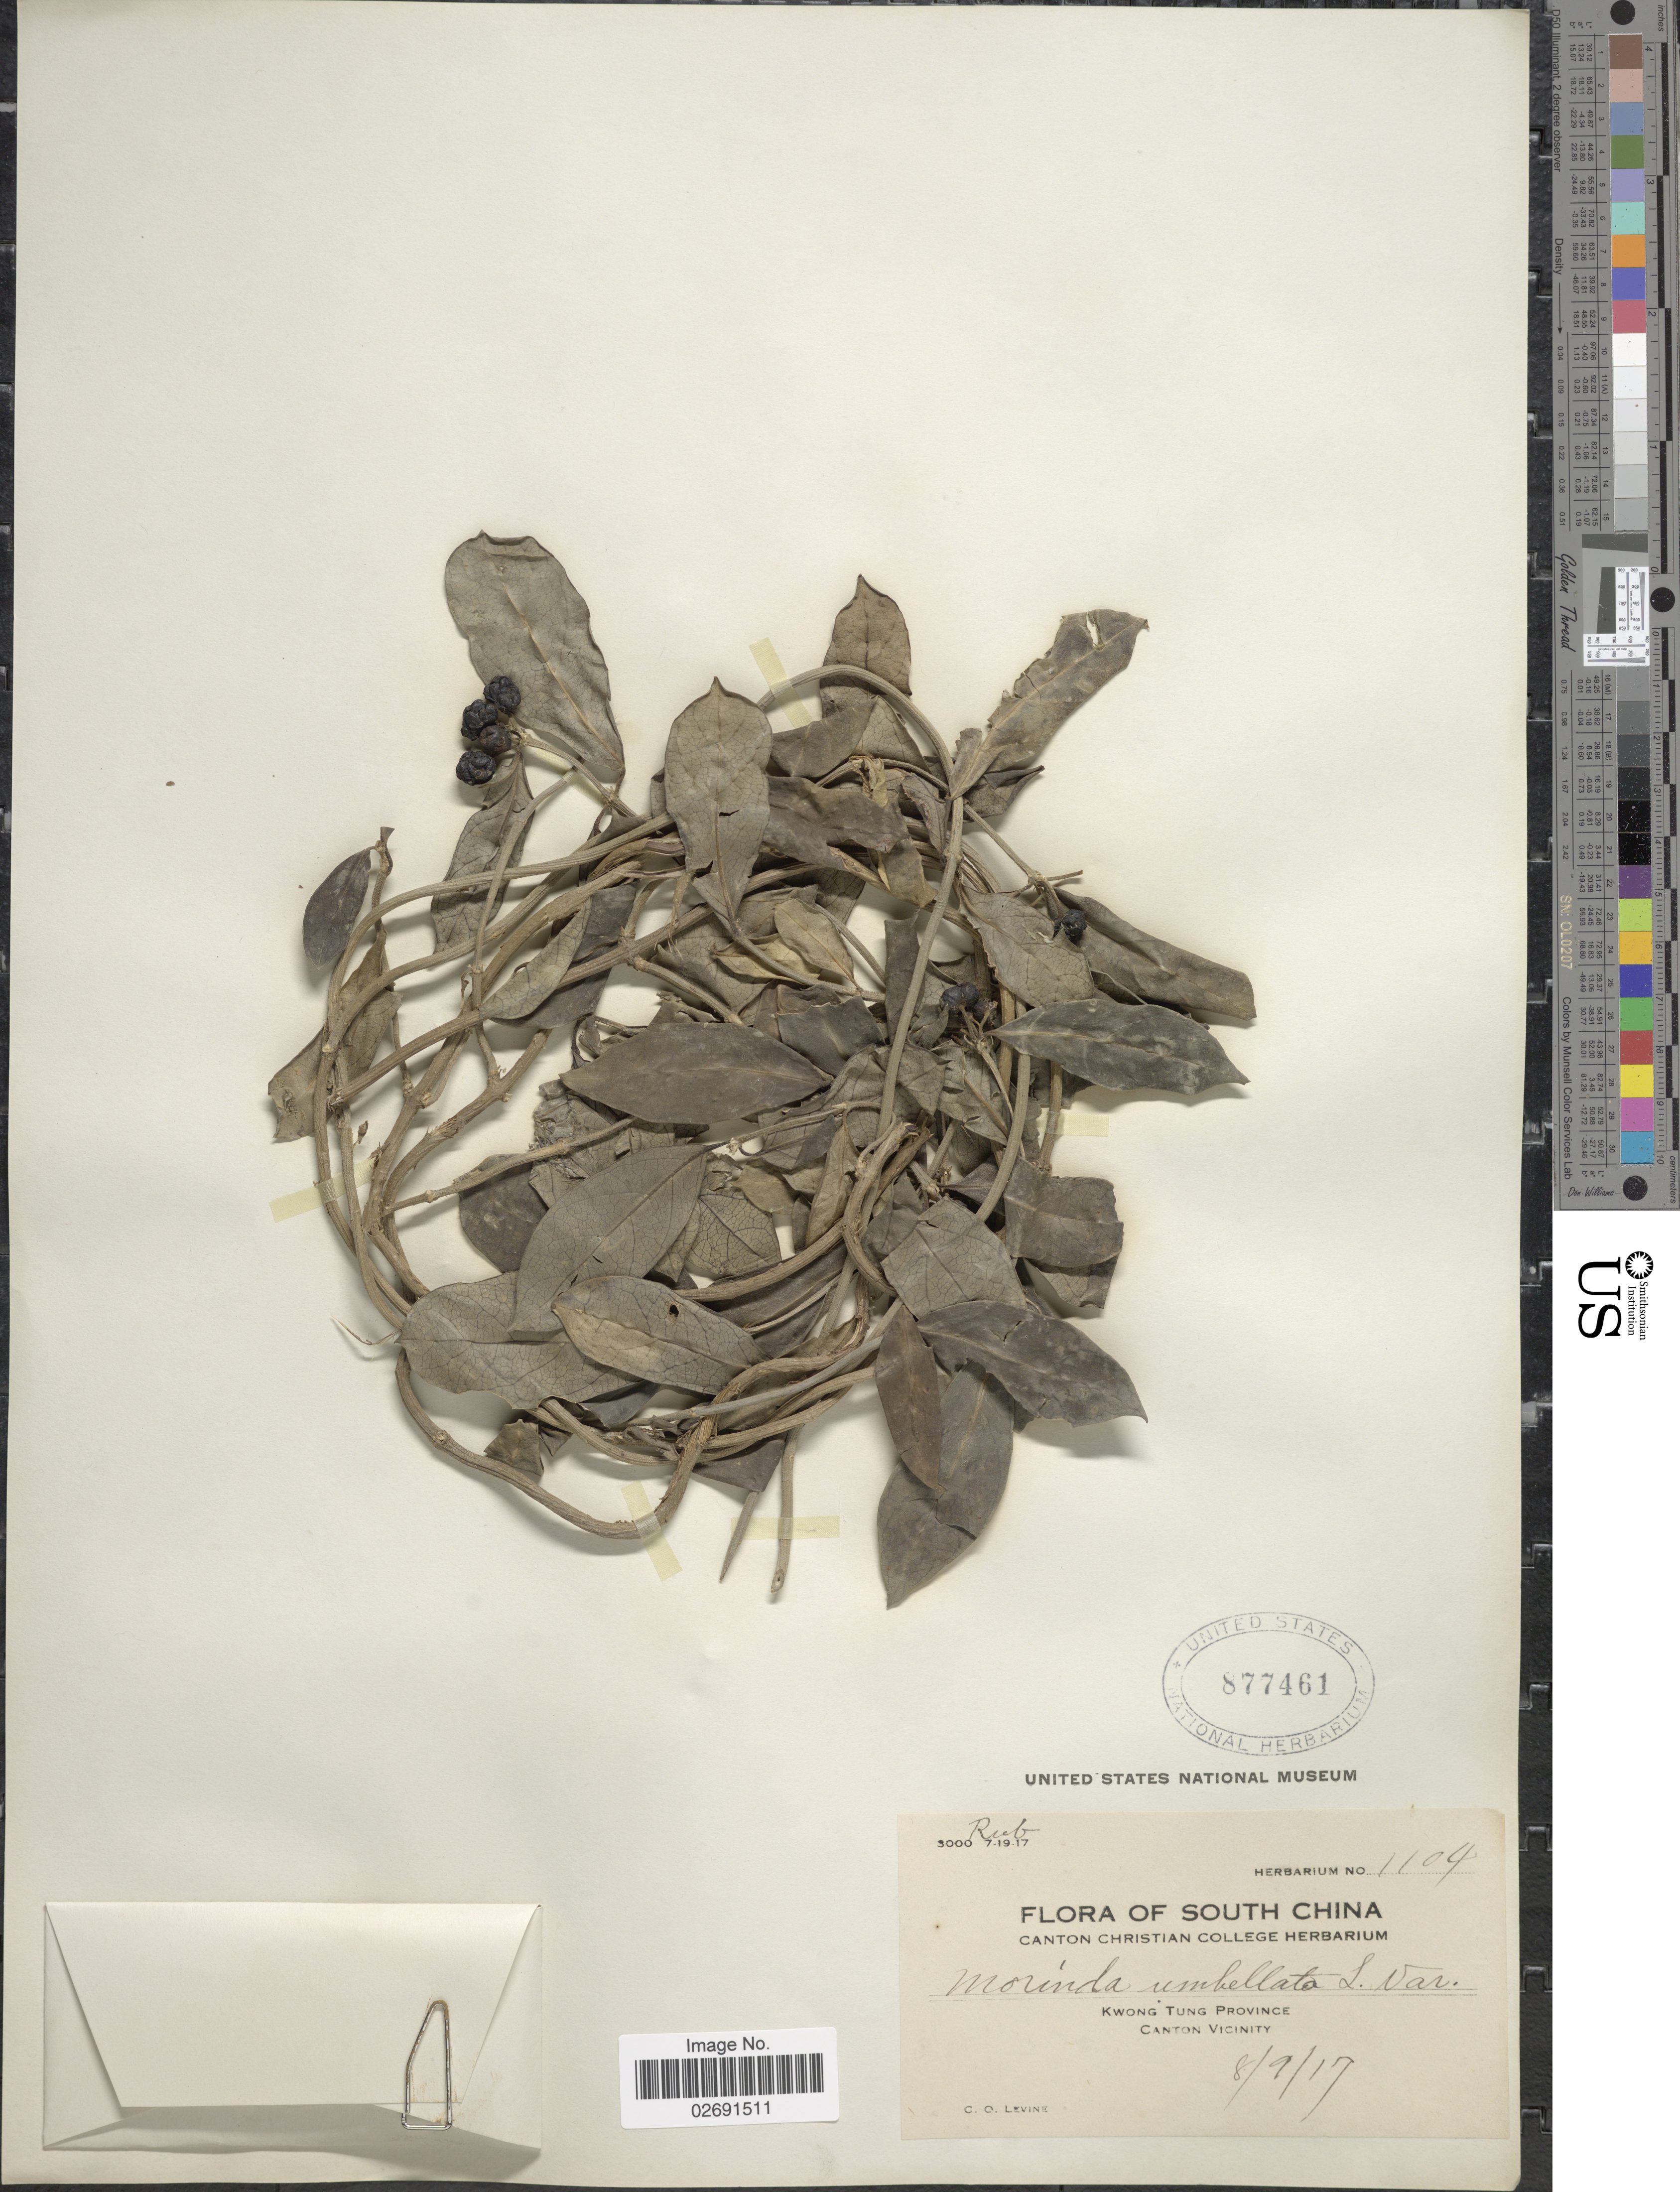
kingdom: Plantae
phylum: Tracheophyta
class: Magnoliopsida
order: Gentianales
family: Rubiaceae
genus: Gynochthodes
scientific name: Gynochthodes umbellata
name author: (L.) Razafim. & B. Bremer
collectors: C. O. Levine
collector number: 1104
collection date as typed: Transcribed d/m/y: 8/9/17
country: China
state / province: Guangdong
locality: South China, Kwong Tung Province, Canton Vicinity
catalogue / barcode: US 877461